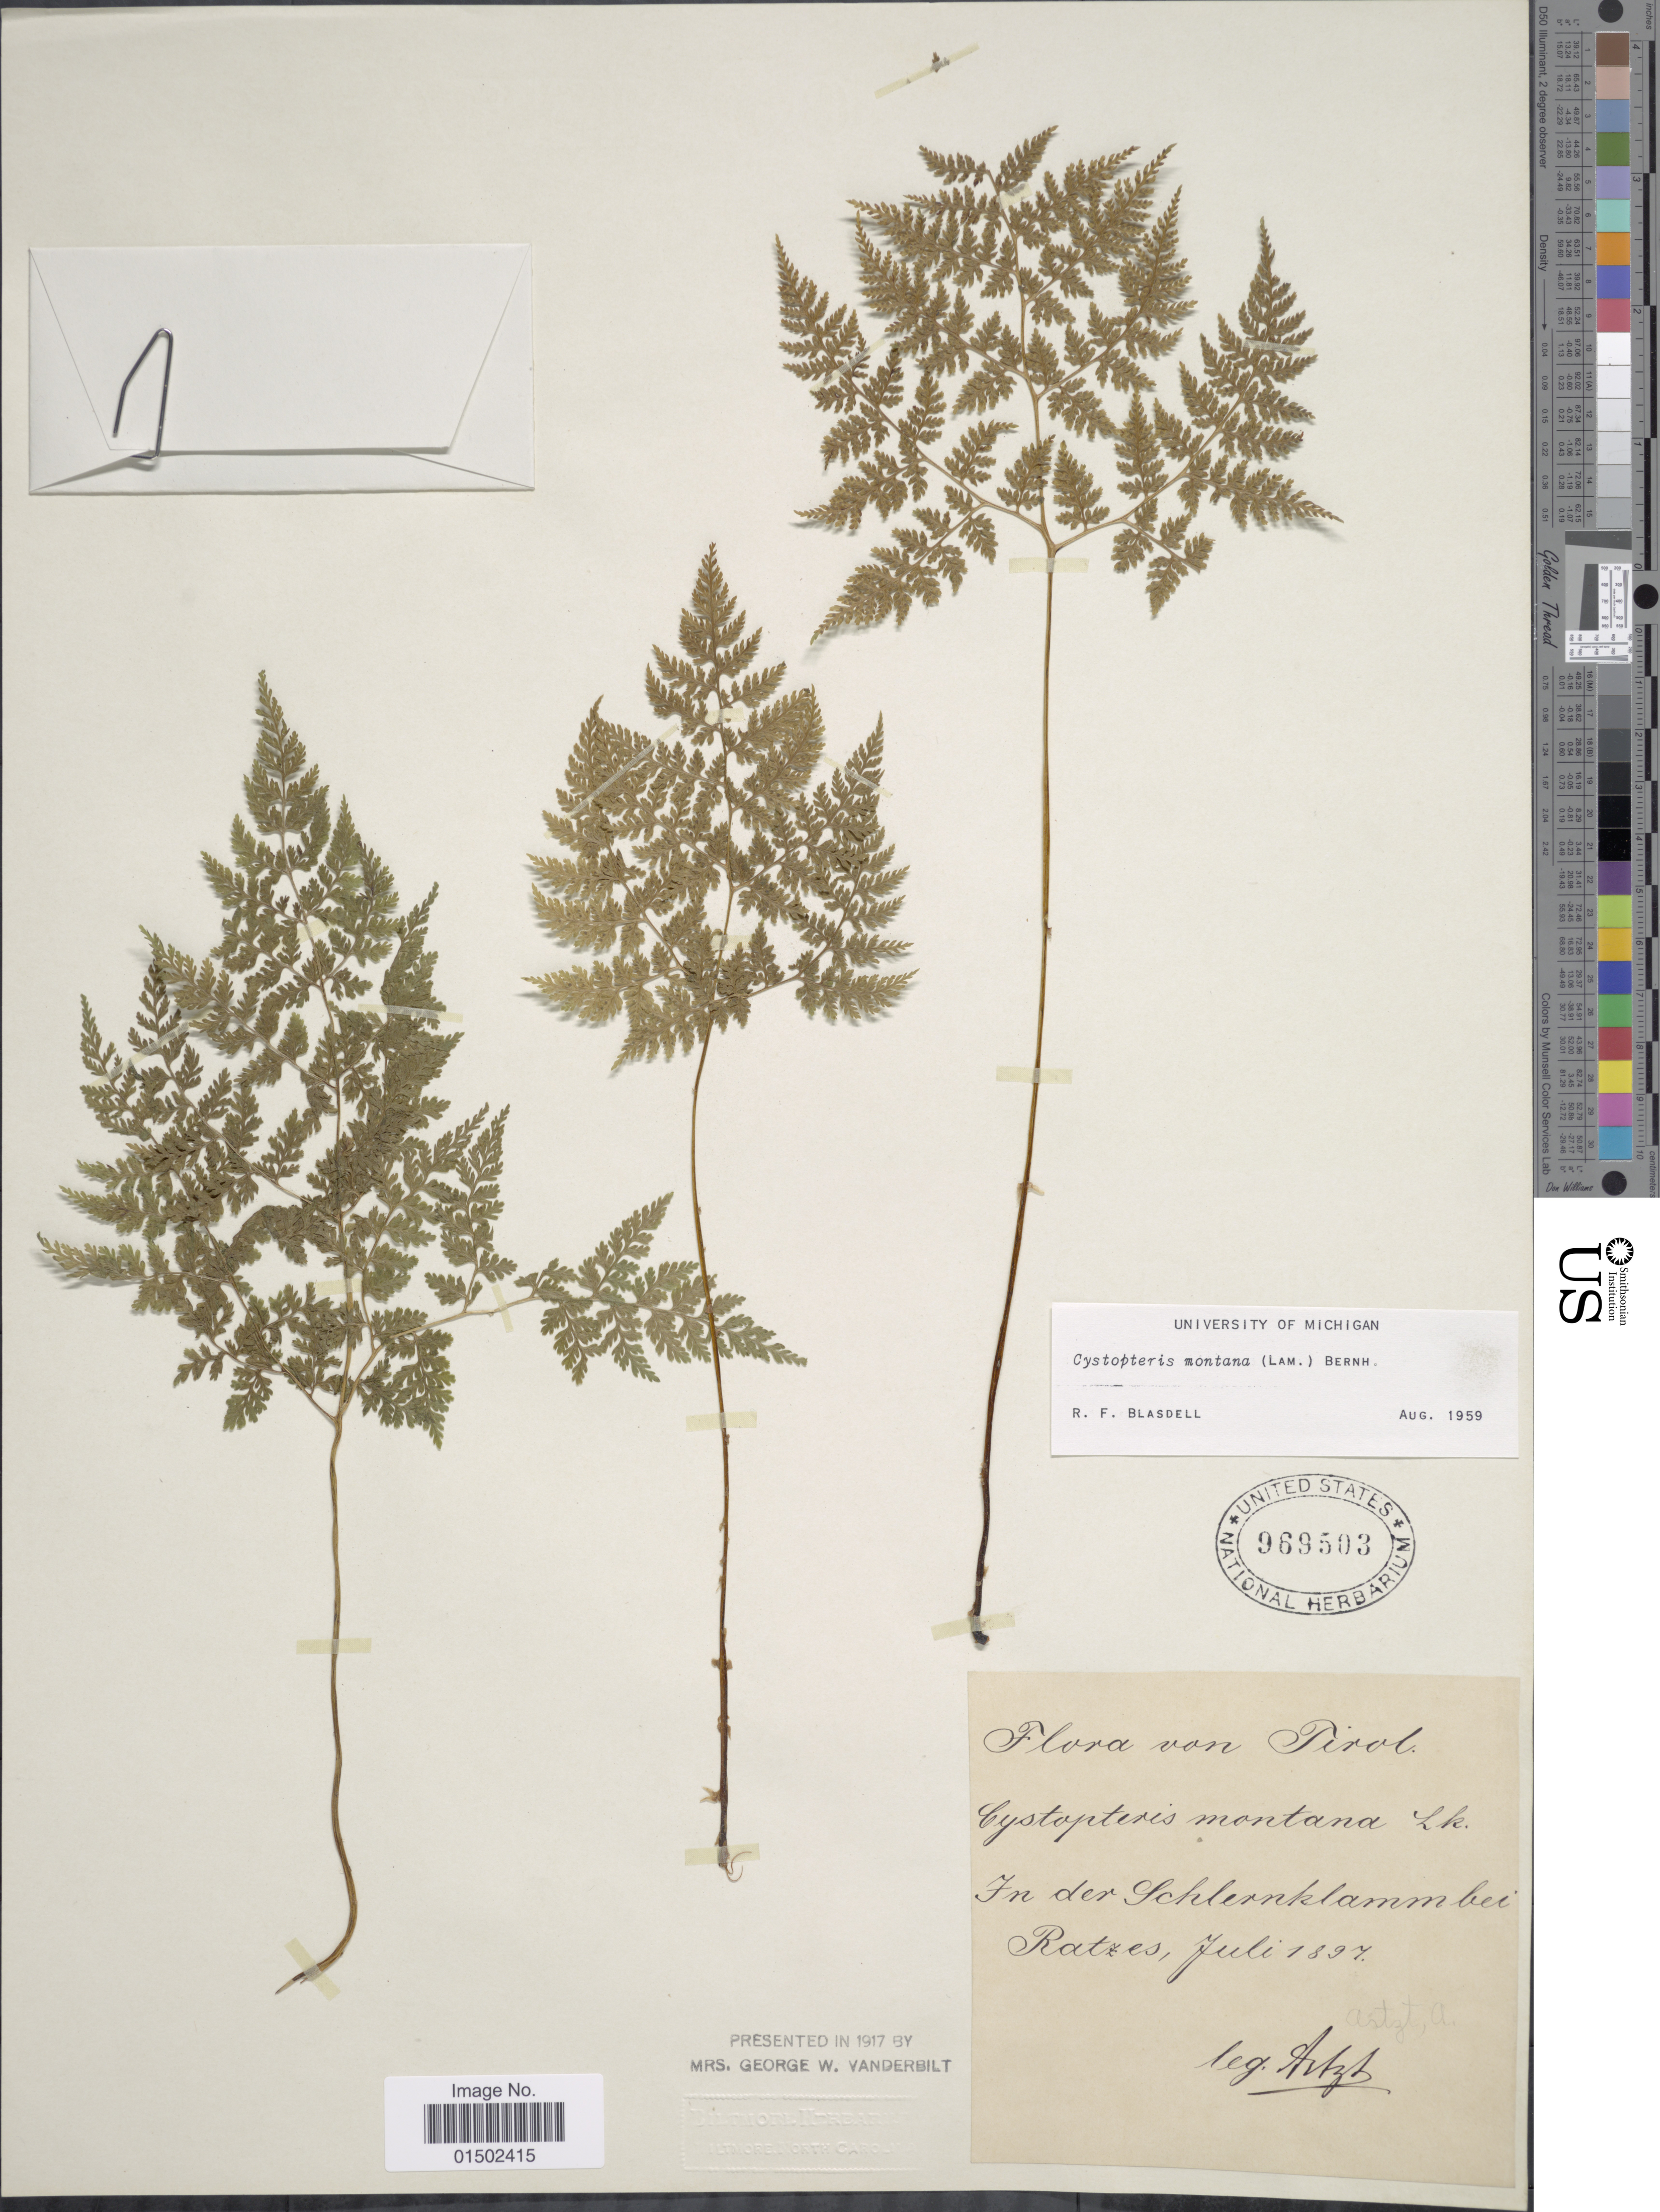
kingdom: Plantae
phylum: Tracheophyta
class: Polypodiopsida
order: Polypodiales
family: Cystopteridaceae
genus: Cystopteris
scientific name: Cystopteris montana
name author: (Lam.) Desv.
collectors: A. Artzt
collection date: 1897-07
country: Austria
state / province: Tirol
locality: In der Schlernklamm bei Ratzes [interpreted]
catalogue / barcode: US 969503